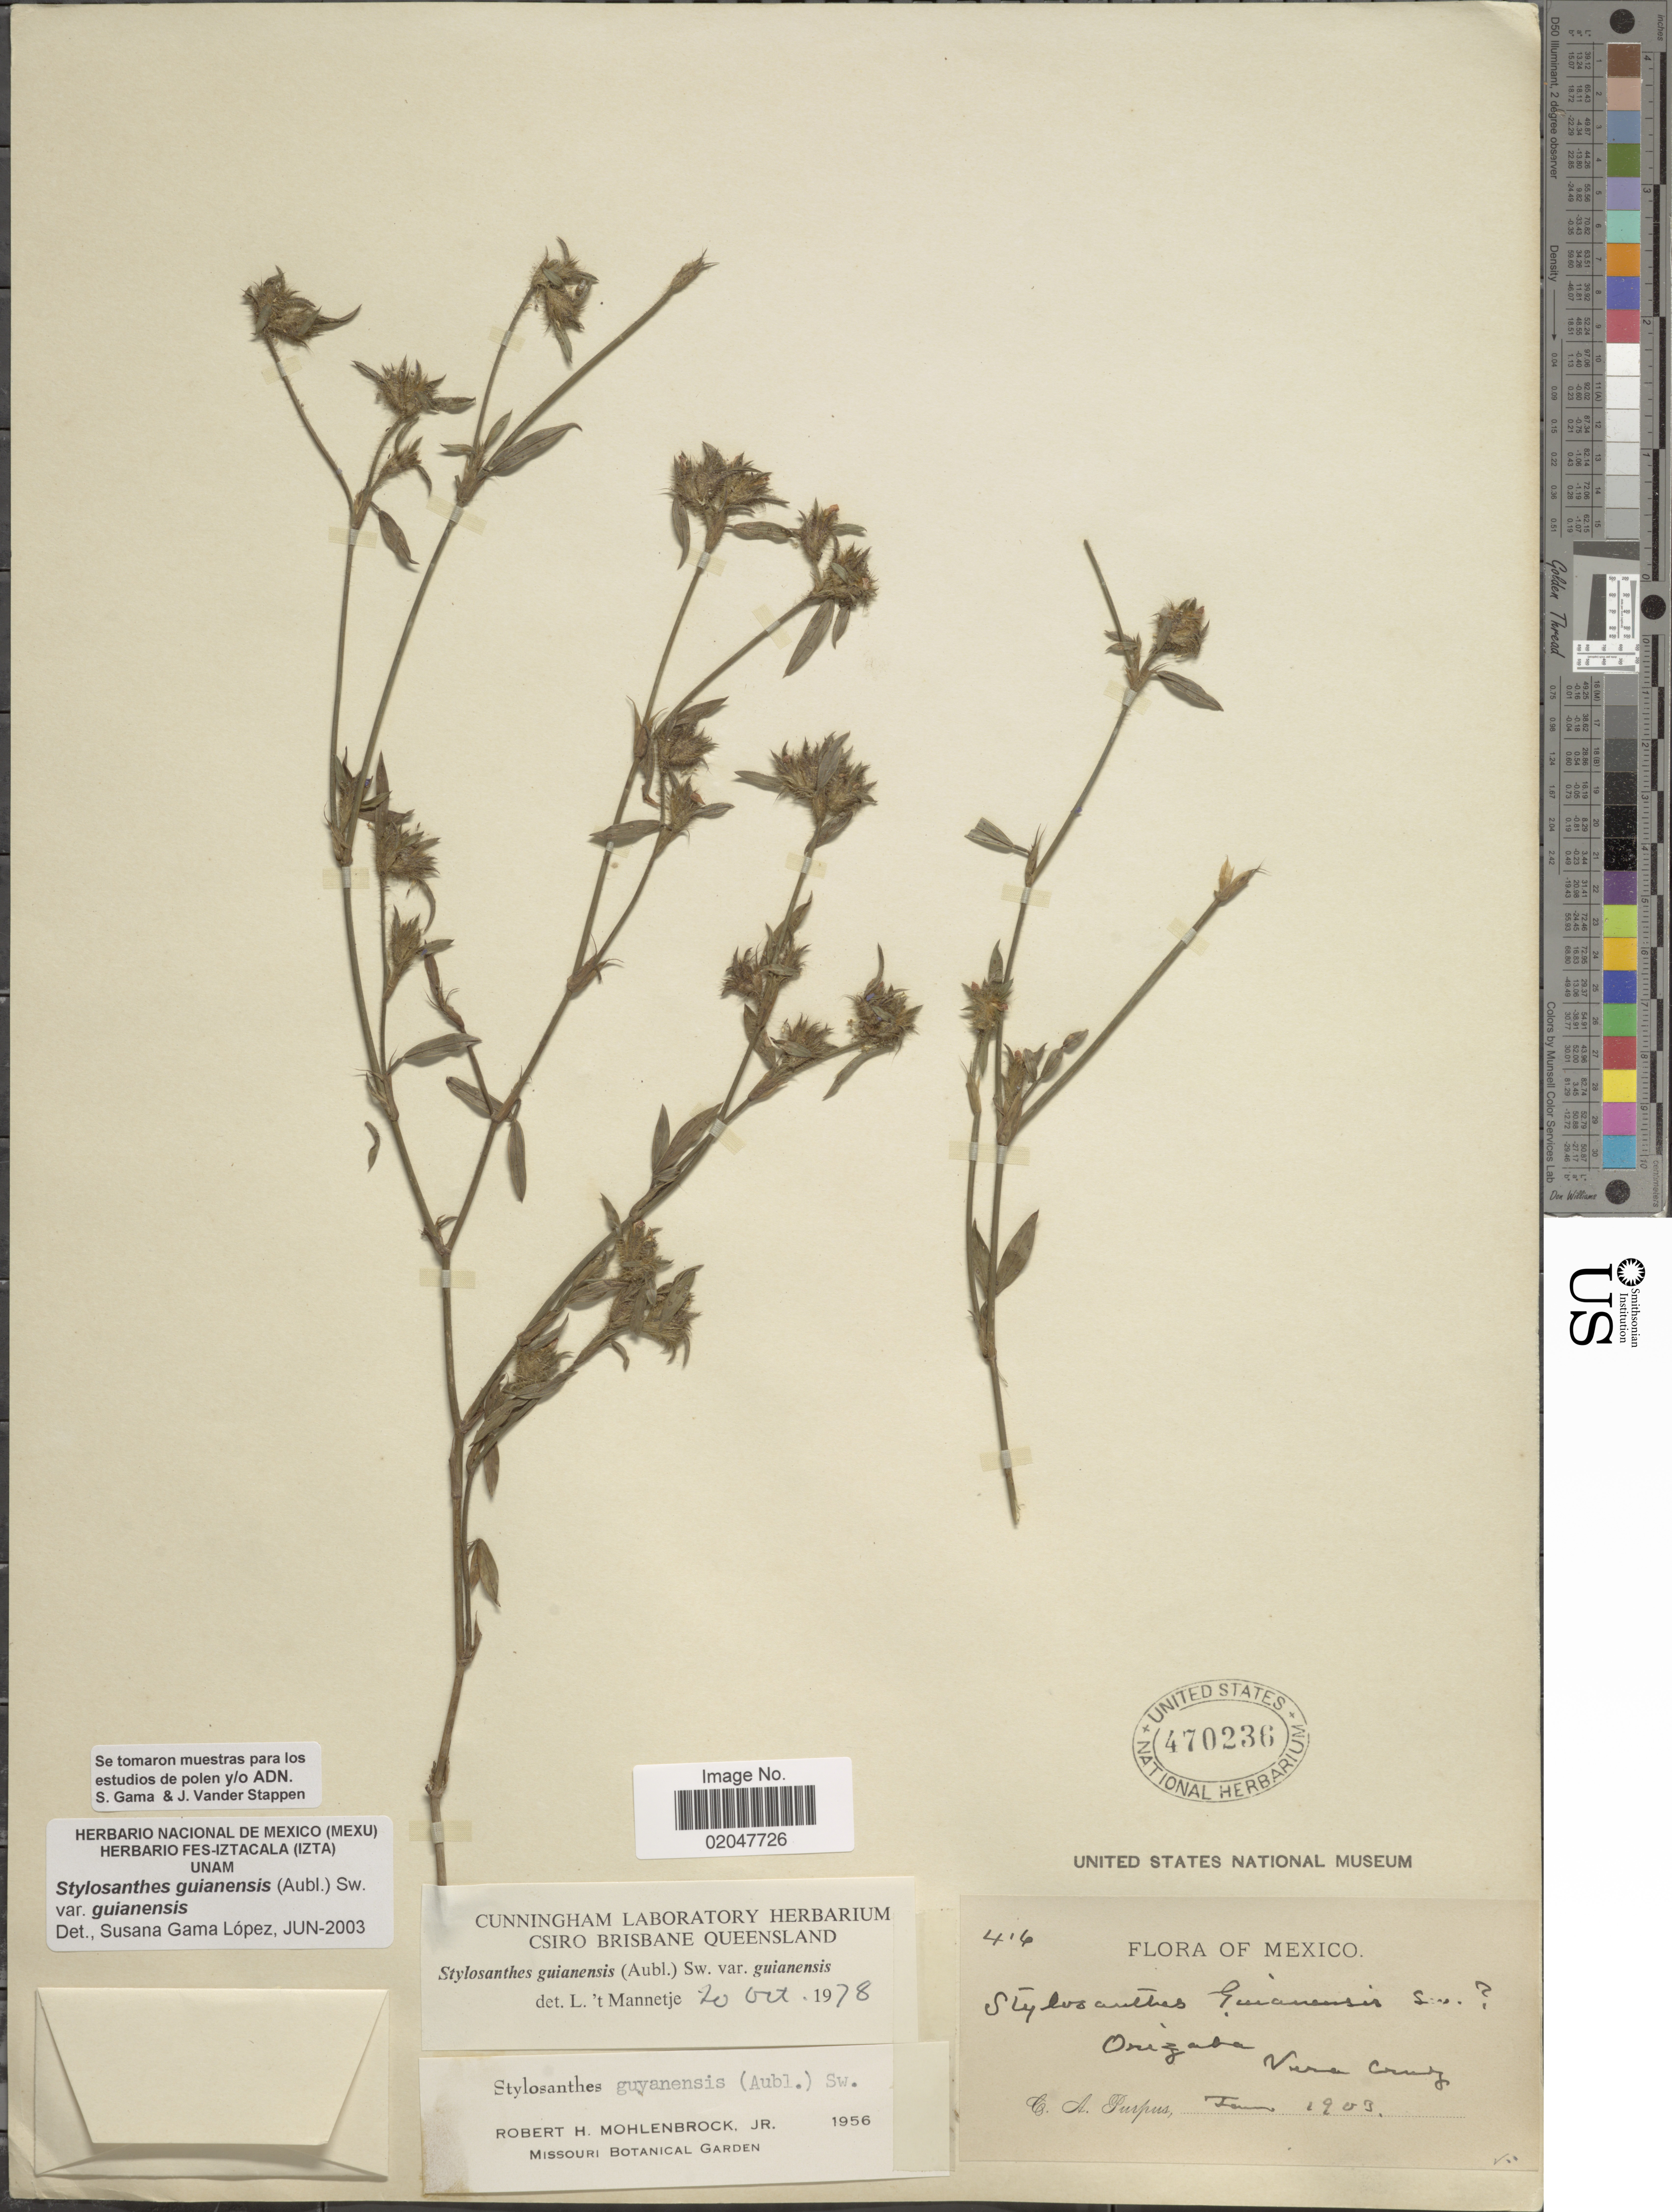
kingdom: Plantae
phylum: Tracheophyta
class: Magnoliopsida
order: Fabales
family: Fabaceae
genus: Stylosanthes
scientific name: Stylosanthes guianensis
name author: (Aubl.) Sw.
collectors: C. A. Purpus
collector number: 416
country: Mexico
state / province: Veracruz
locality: Orizaba, Vera Cruz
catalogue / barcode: US 470236